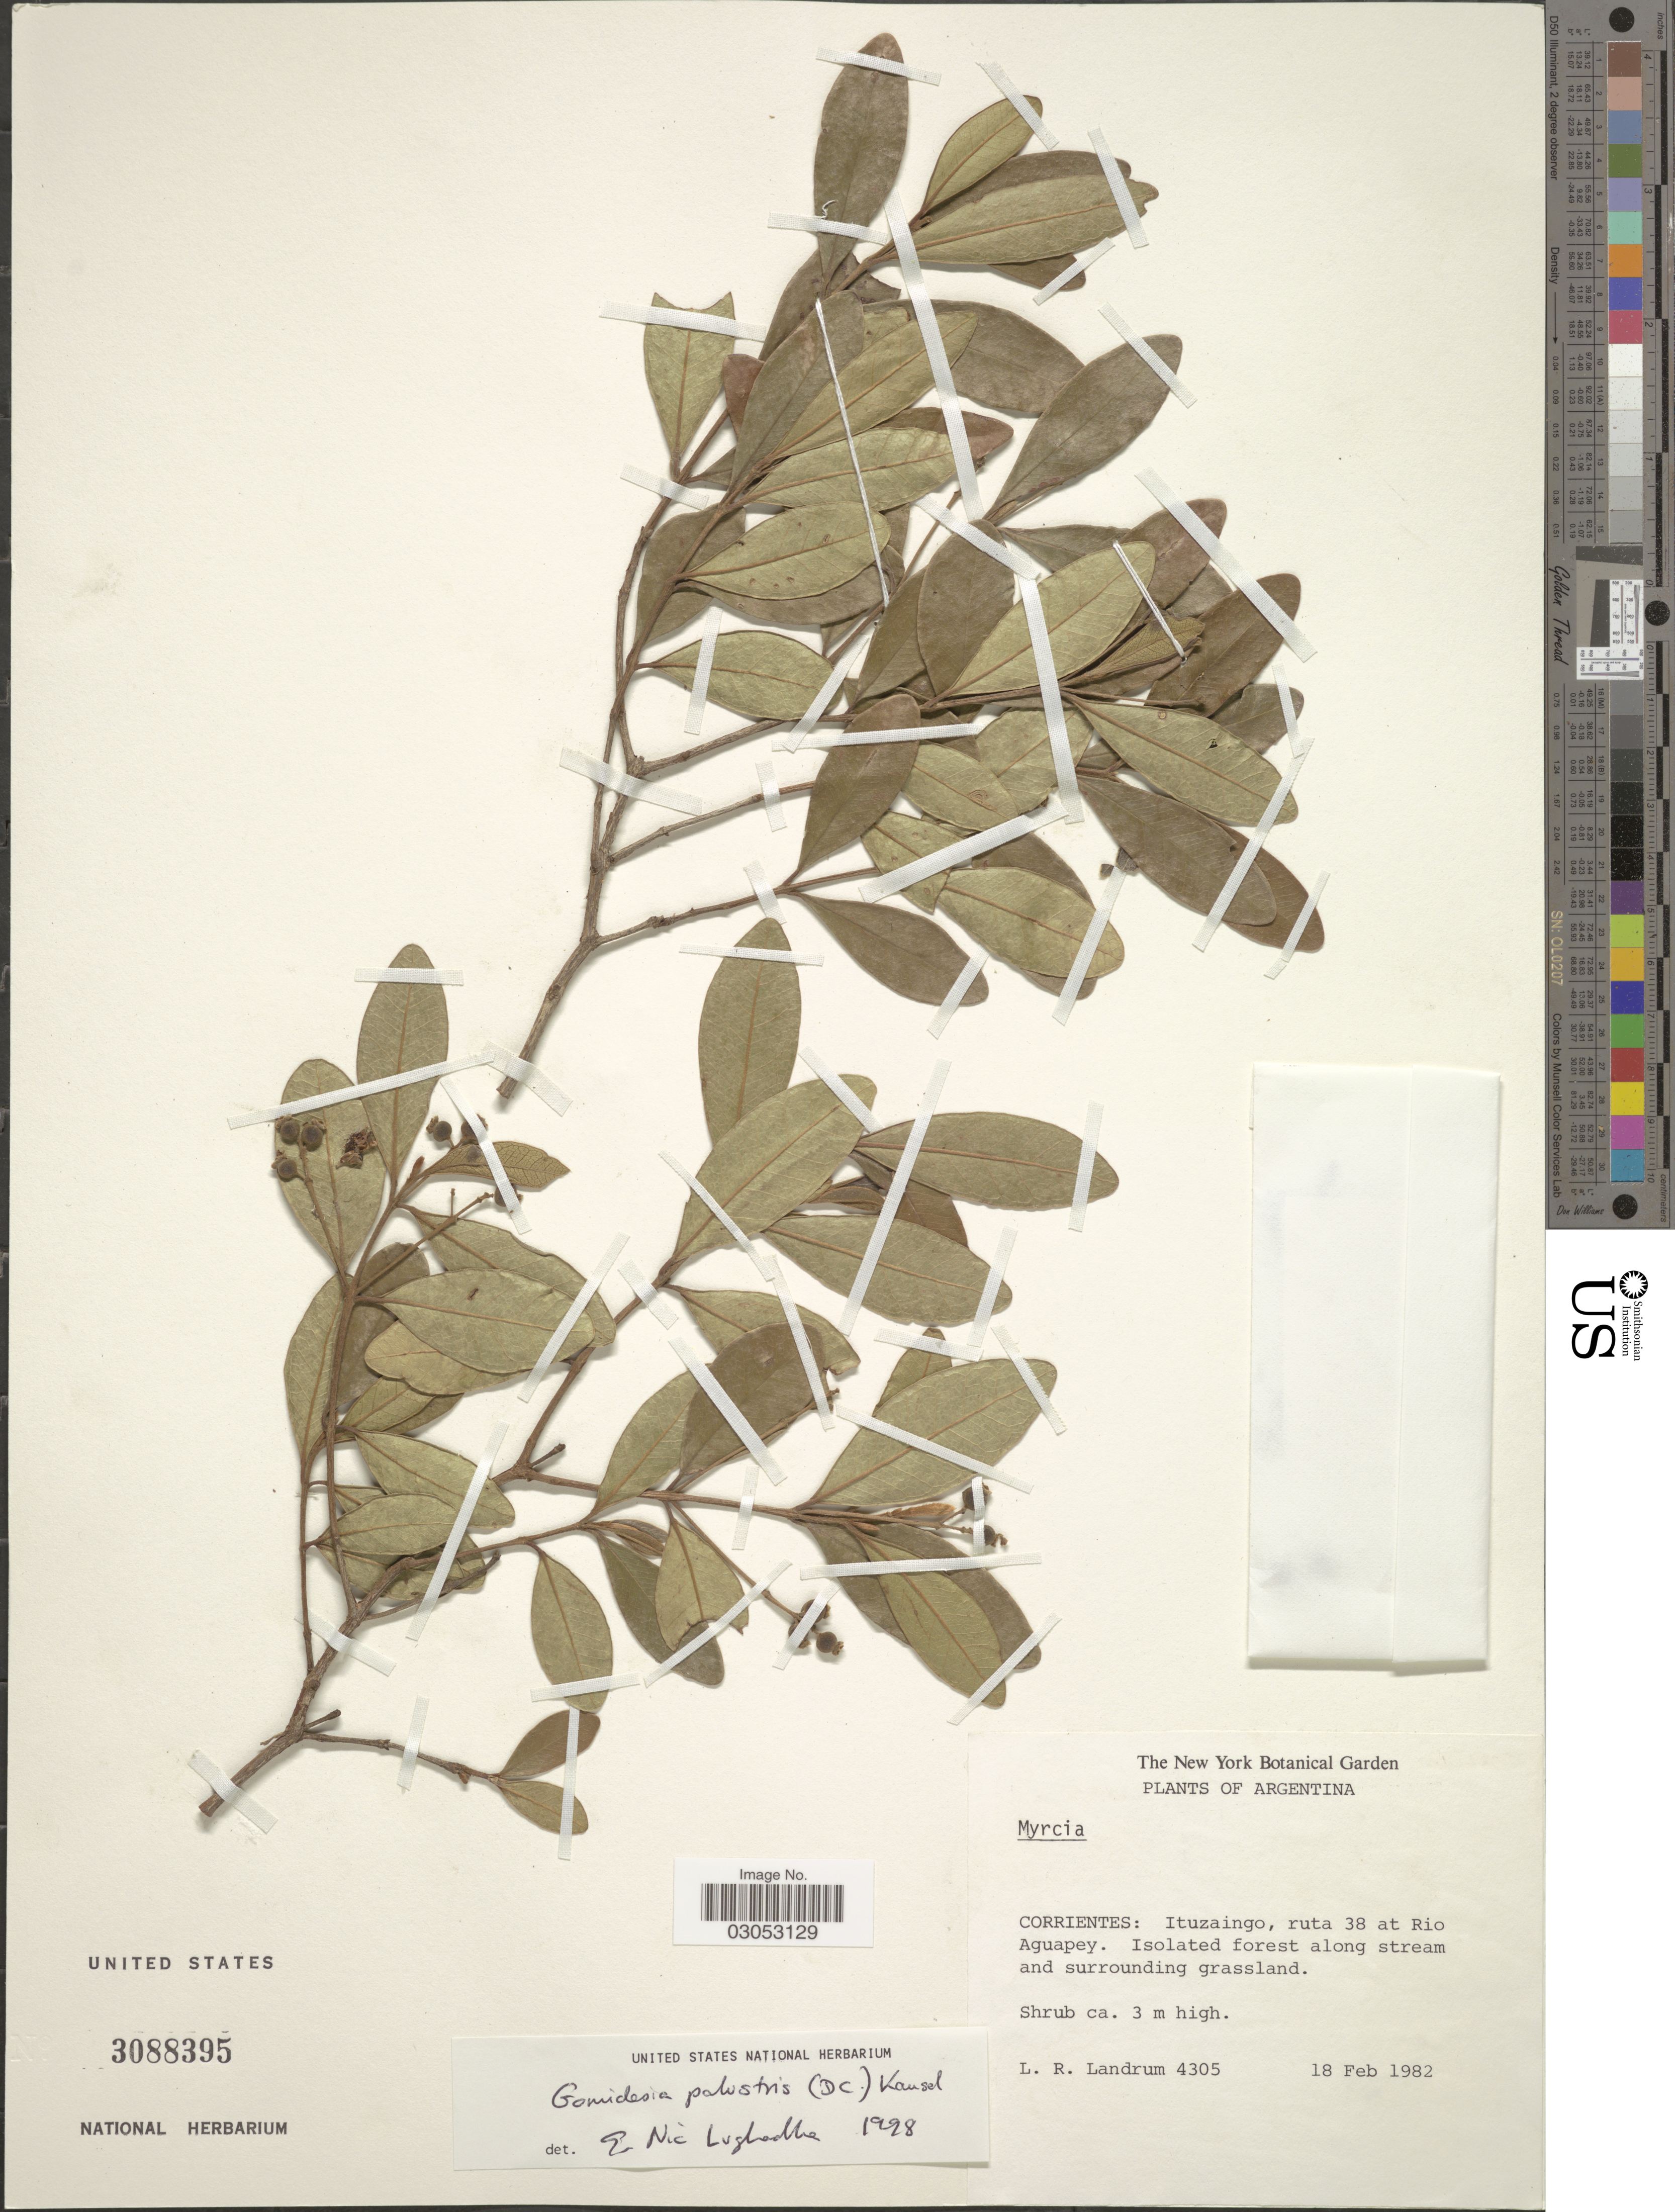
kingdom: Plantae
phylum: Tracheophyta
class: Magnoliopsida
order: Myrtales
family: Myrtaceae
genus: Myrcia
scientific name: Myrcia palustris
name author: DC.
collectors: L. R. Landrum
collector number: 4305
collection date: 1982-02-18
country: Argentina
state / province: Corrientes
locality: Ituzaingo, ruta 38 at Rio Aguapey.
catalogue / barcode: US 3088395